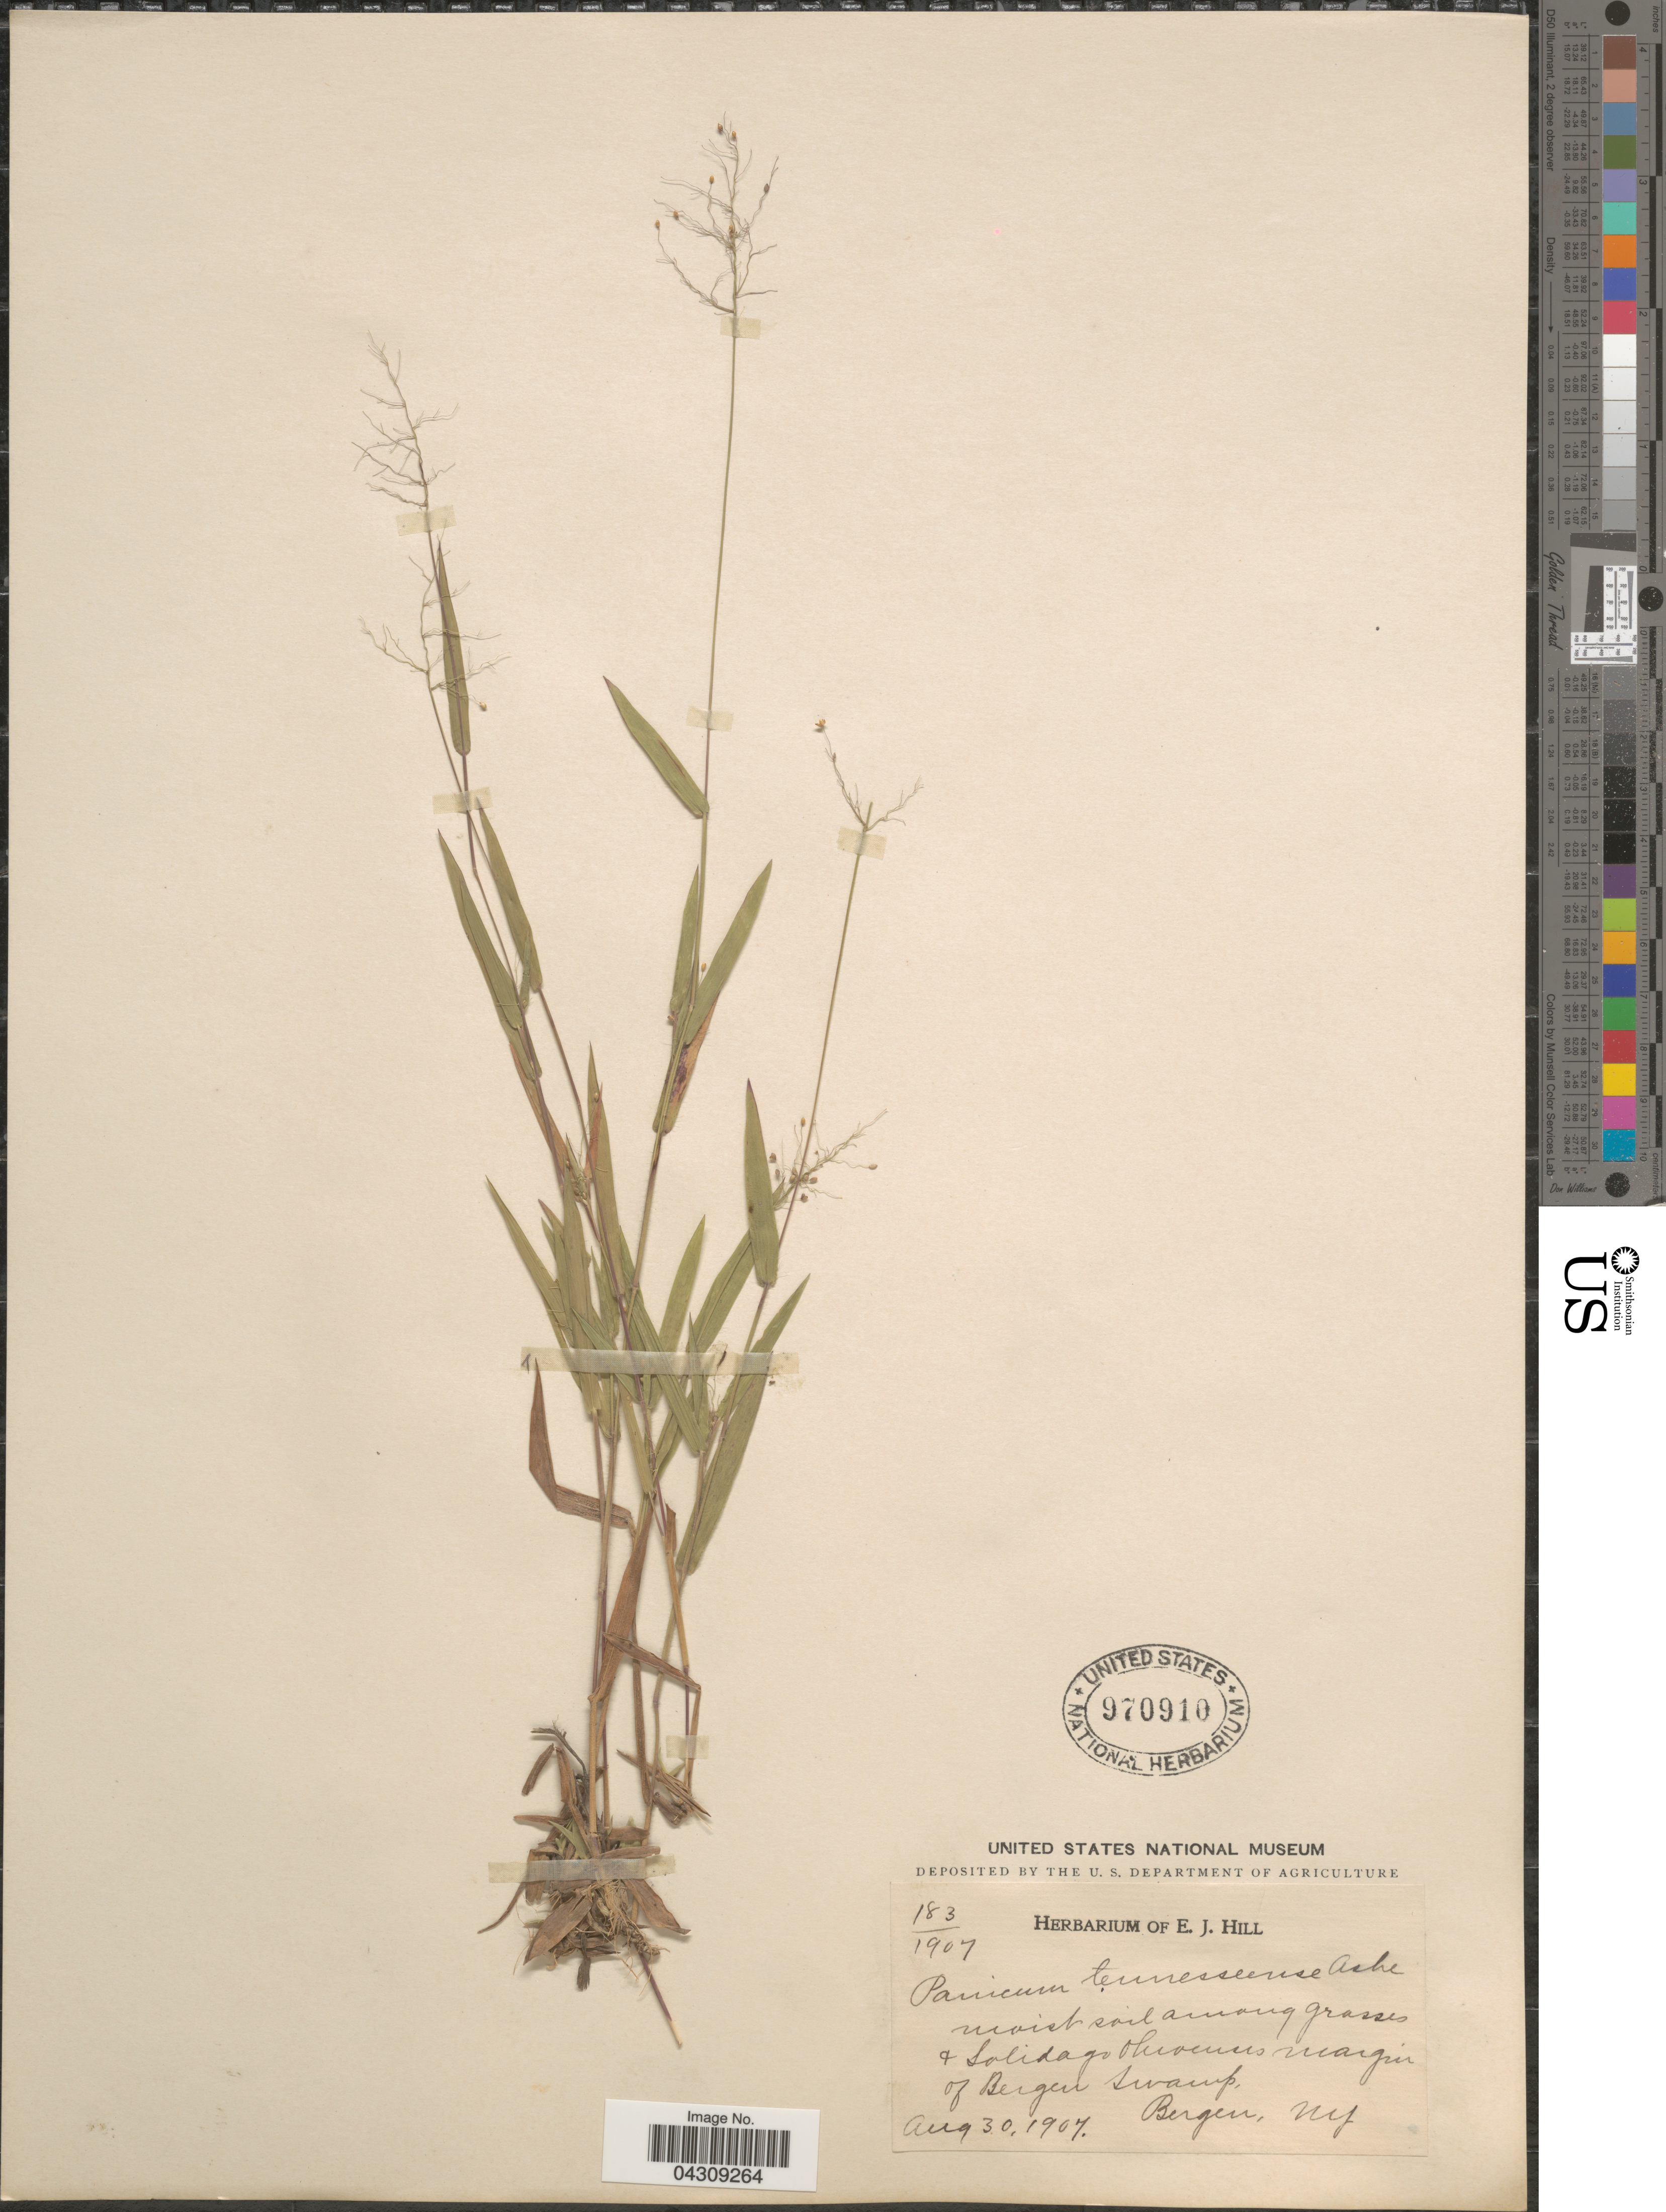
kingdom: Plantae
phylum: Tracheophyta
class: Liliopsida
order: Poales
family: Poaceae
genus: Dichanthelium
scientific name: Dichanthelium acuminatum var. acuminatum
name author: (Sw.) Gould & C.A. Clark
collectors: Ex herb. E. J. Hill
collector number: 183/1907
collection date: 1907-08-30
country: United States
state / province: New York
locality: Moist soil among grasses & Solidago Ohioensis margin of Bergen Swamp, Bergen.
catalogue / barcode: US 970910